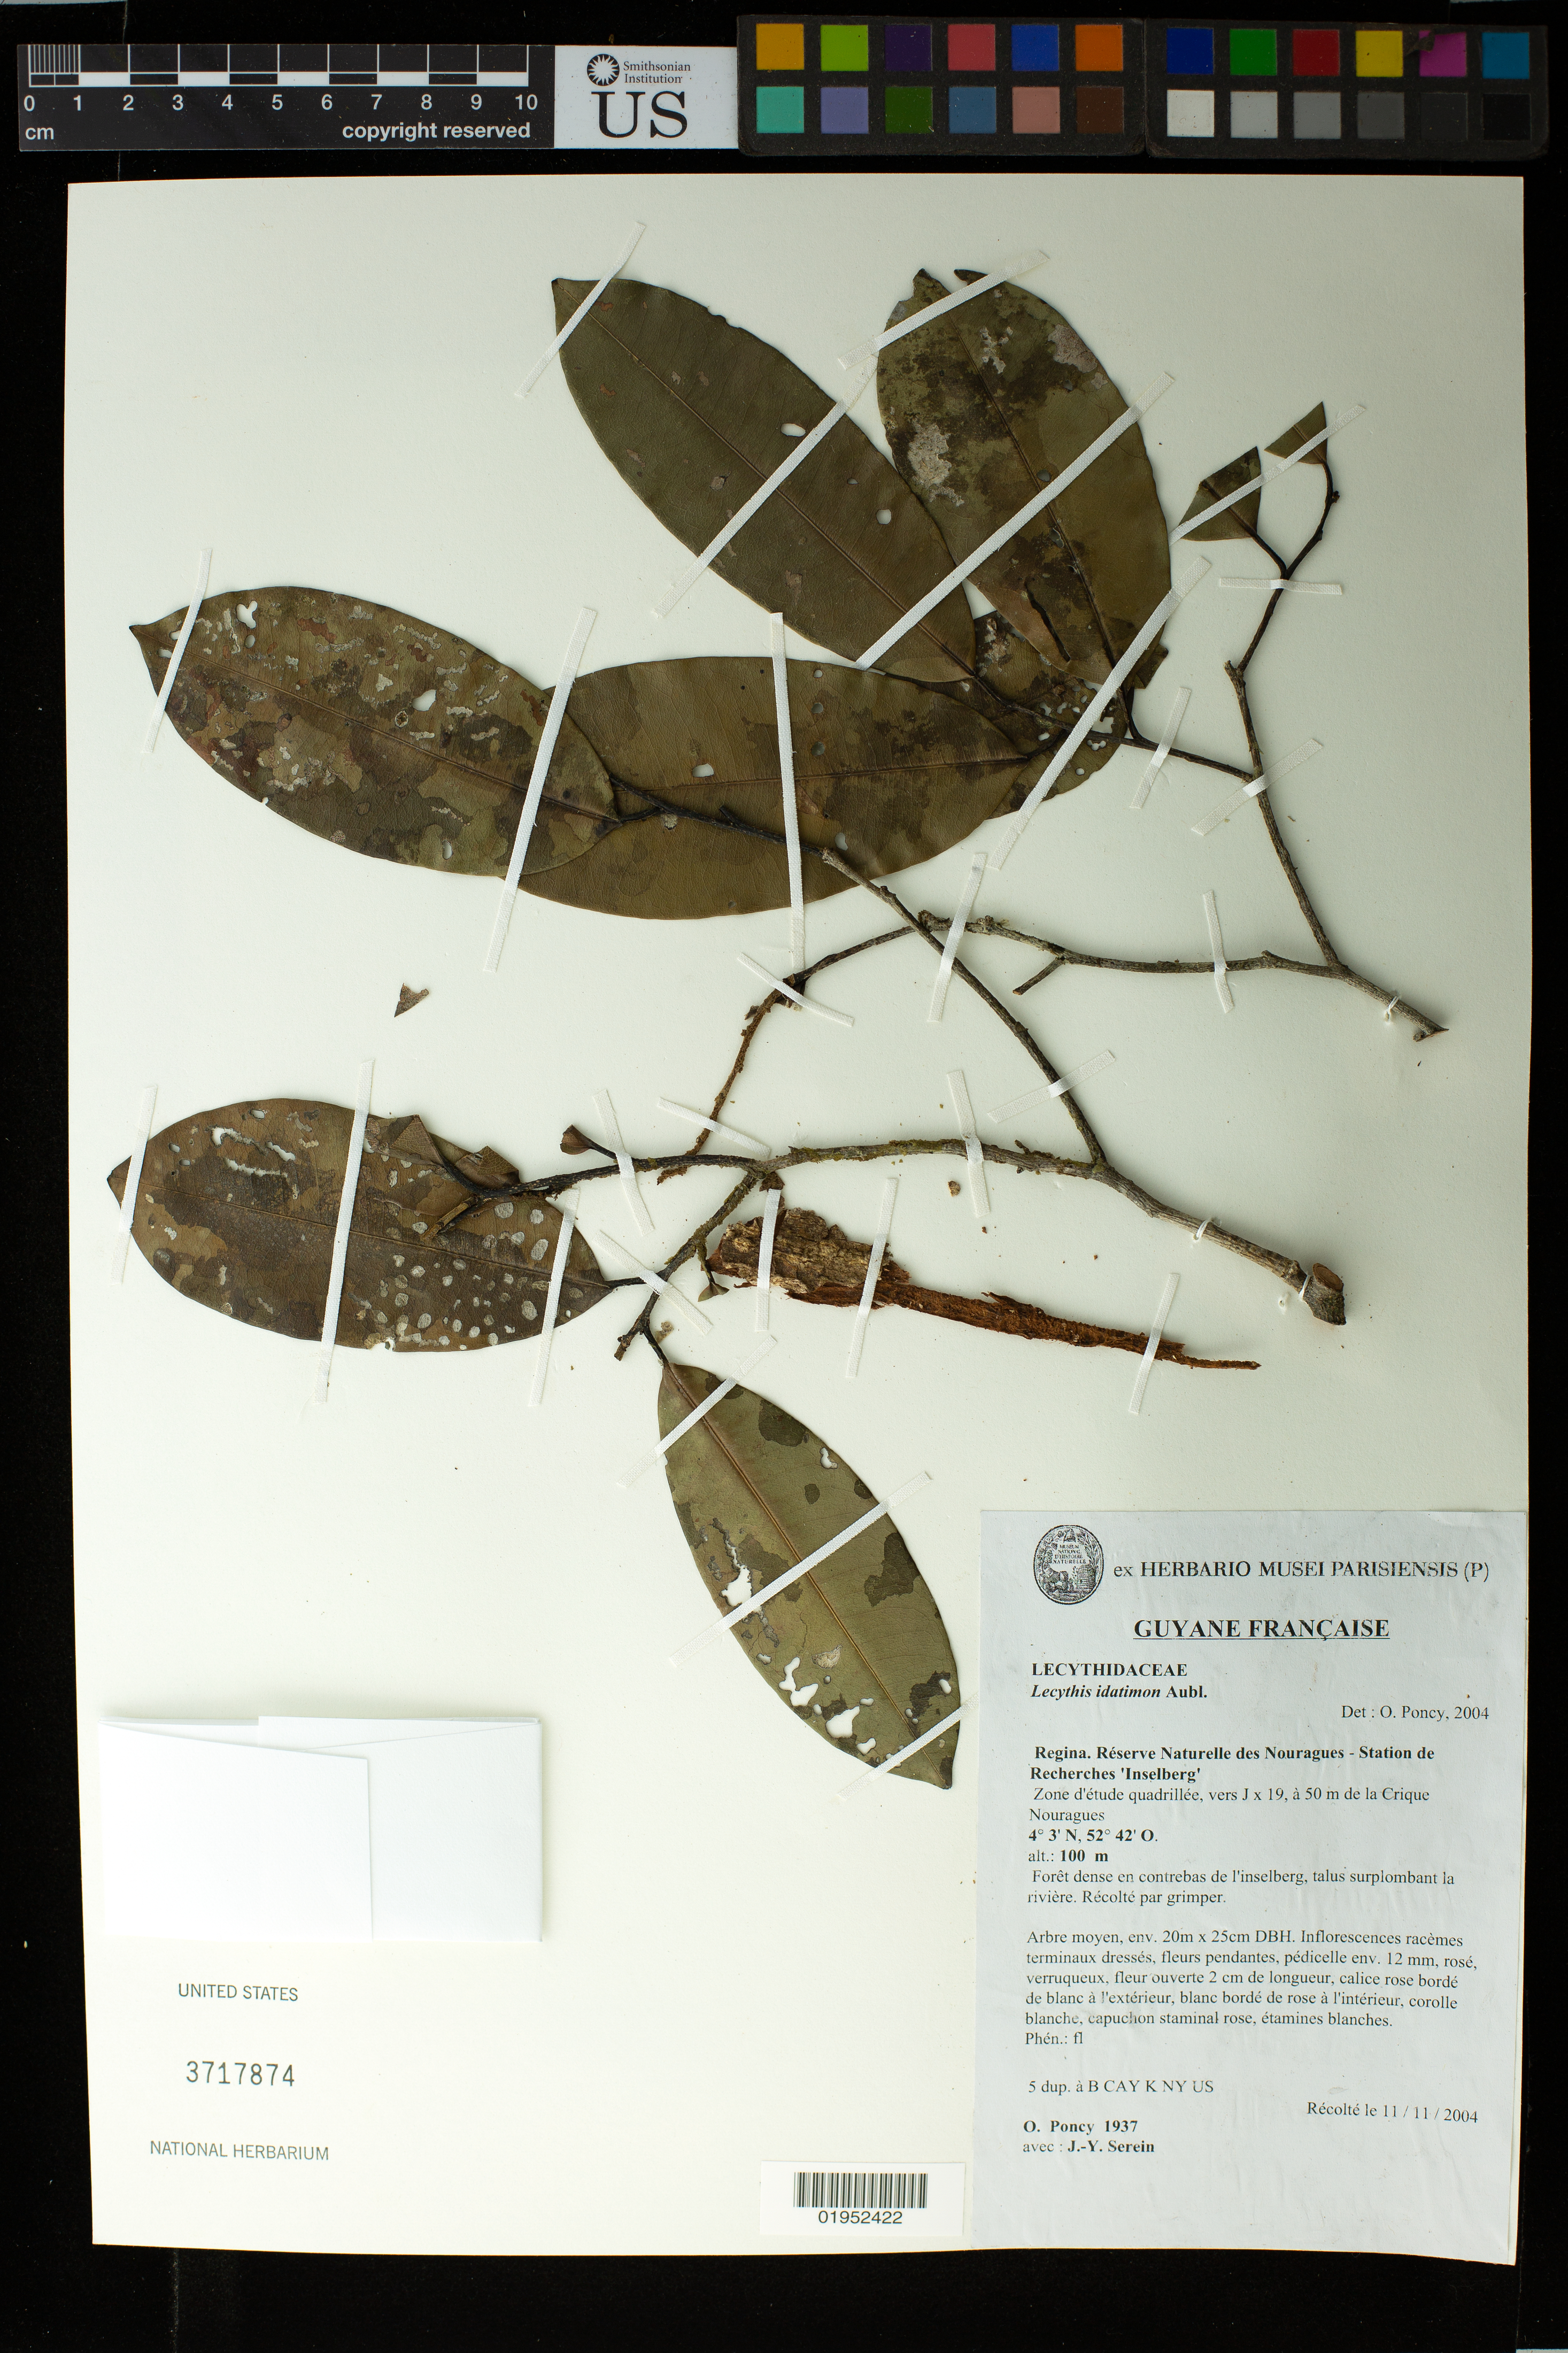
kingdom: Plantae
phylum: Tracheophyta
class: Magnoliopsida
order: Ericales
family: Lecythidaceae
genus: Lecythis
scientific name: Lecythis idatimon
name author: Aubl.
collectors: O. Poncy & J. Serein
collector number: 1937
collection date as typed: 11 Nov 2004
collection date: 2004-11-11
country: French Guiana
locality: Regina. Réserve Naturelle des Nouragues - Station de Recherches "Inselberg", zone d'étude quadrillée, vers J x 19, a 50 m de la Crique Nouragues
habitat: Foret dense sur plateau en contrebas de l'inselberg, talus surplombant la riviere. Recolte par grimper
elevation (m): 100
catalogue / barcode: US 3717874